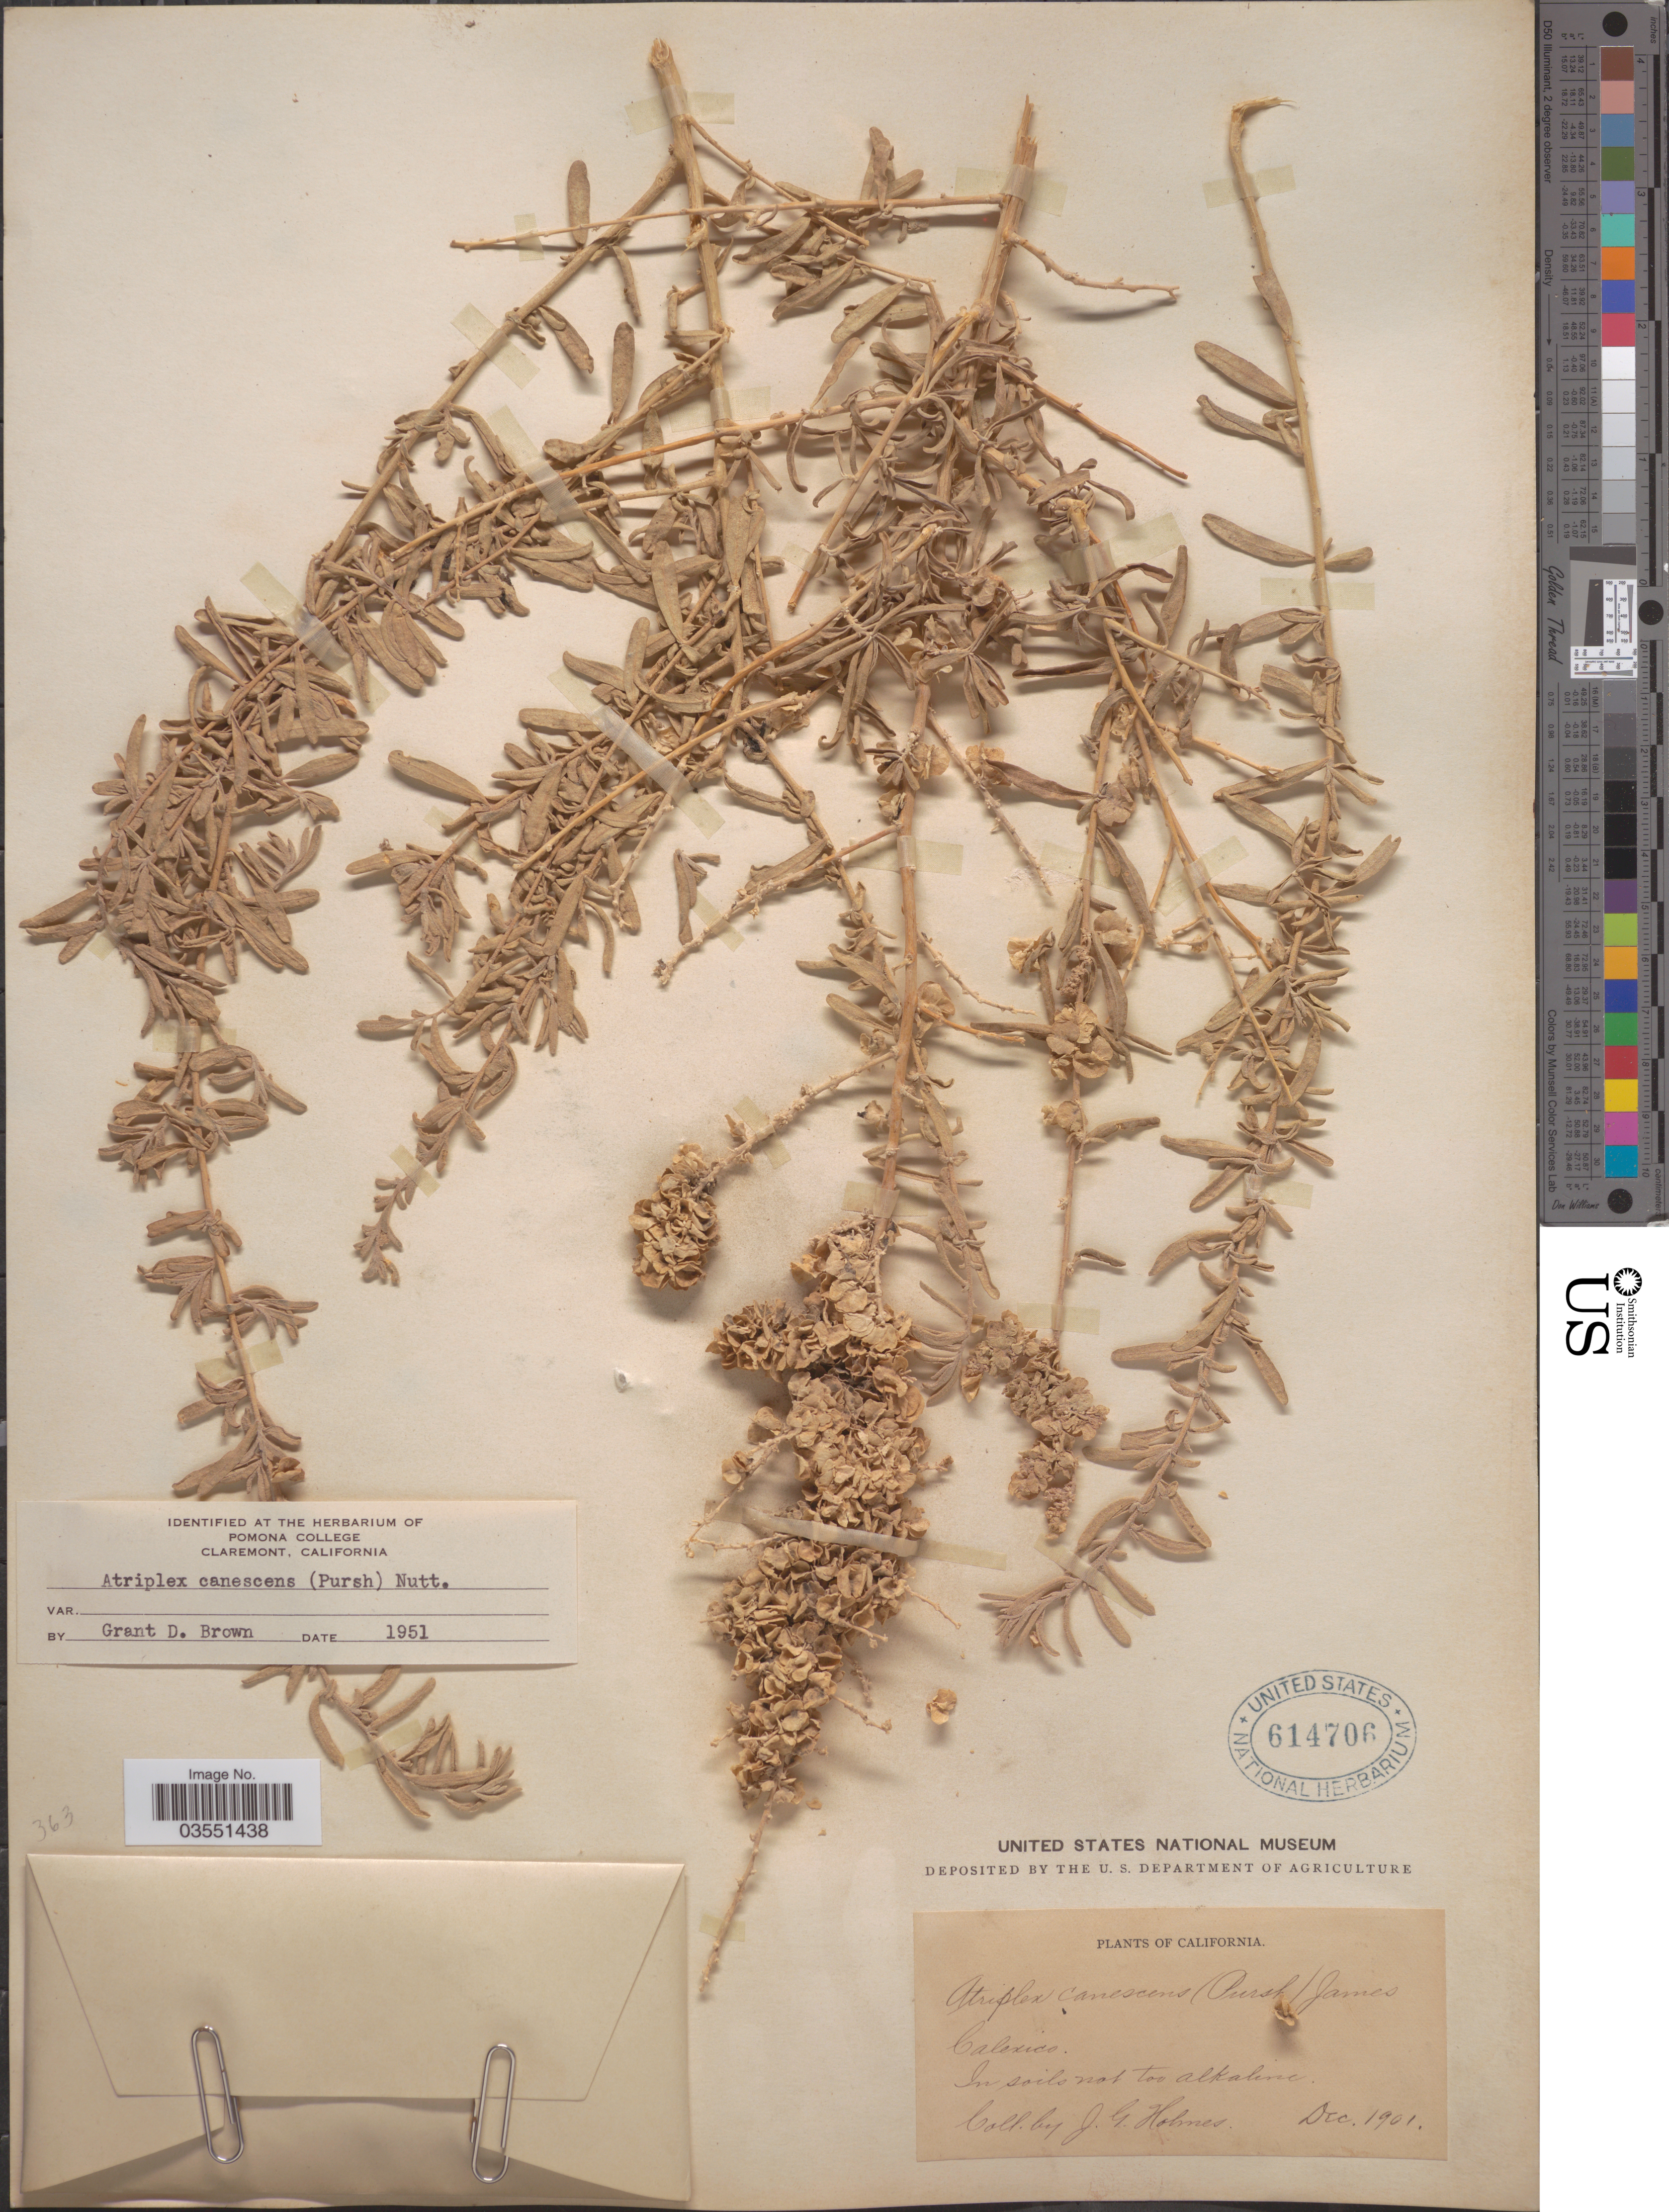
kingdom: Plantae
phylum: Tracheophyta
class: Magnoliopsida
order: Caryophyllales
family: Amaranthaceae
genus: Atriplex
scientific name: Atriplex canescens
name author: (Pursh) Nutt.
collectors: J. Holmes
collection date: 1901-12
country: United States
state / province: California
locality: Calexico.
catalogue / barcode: US 614706